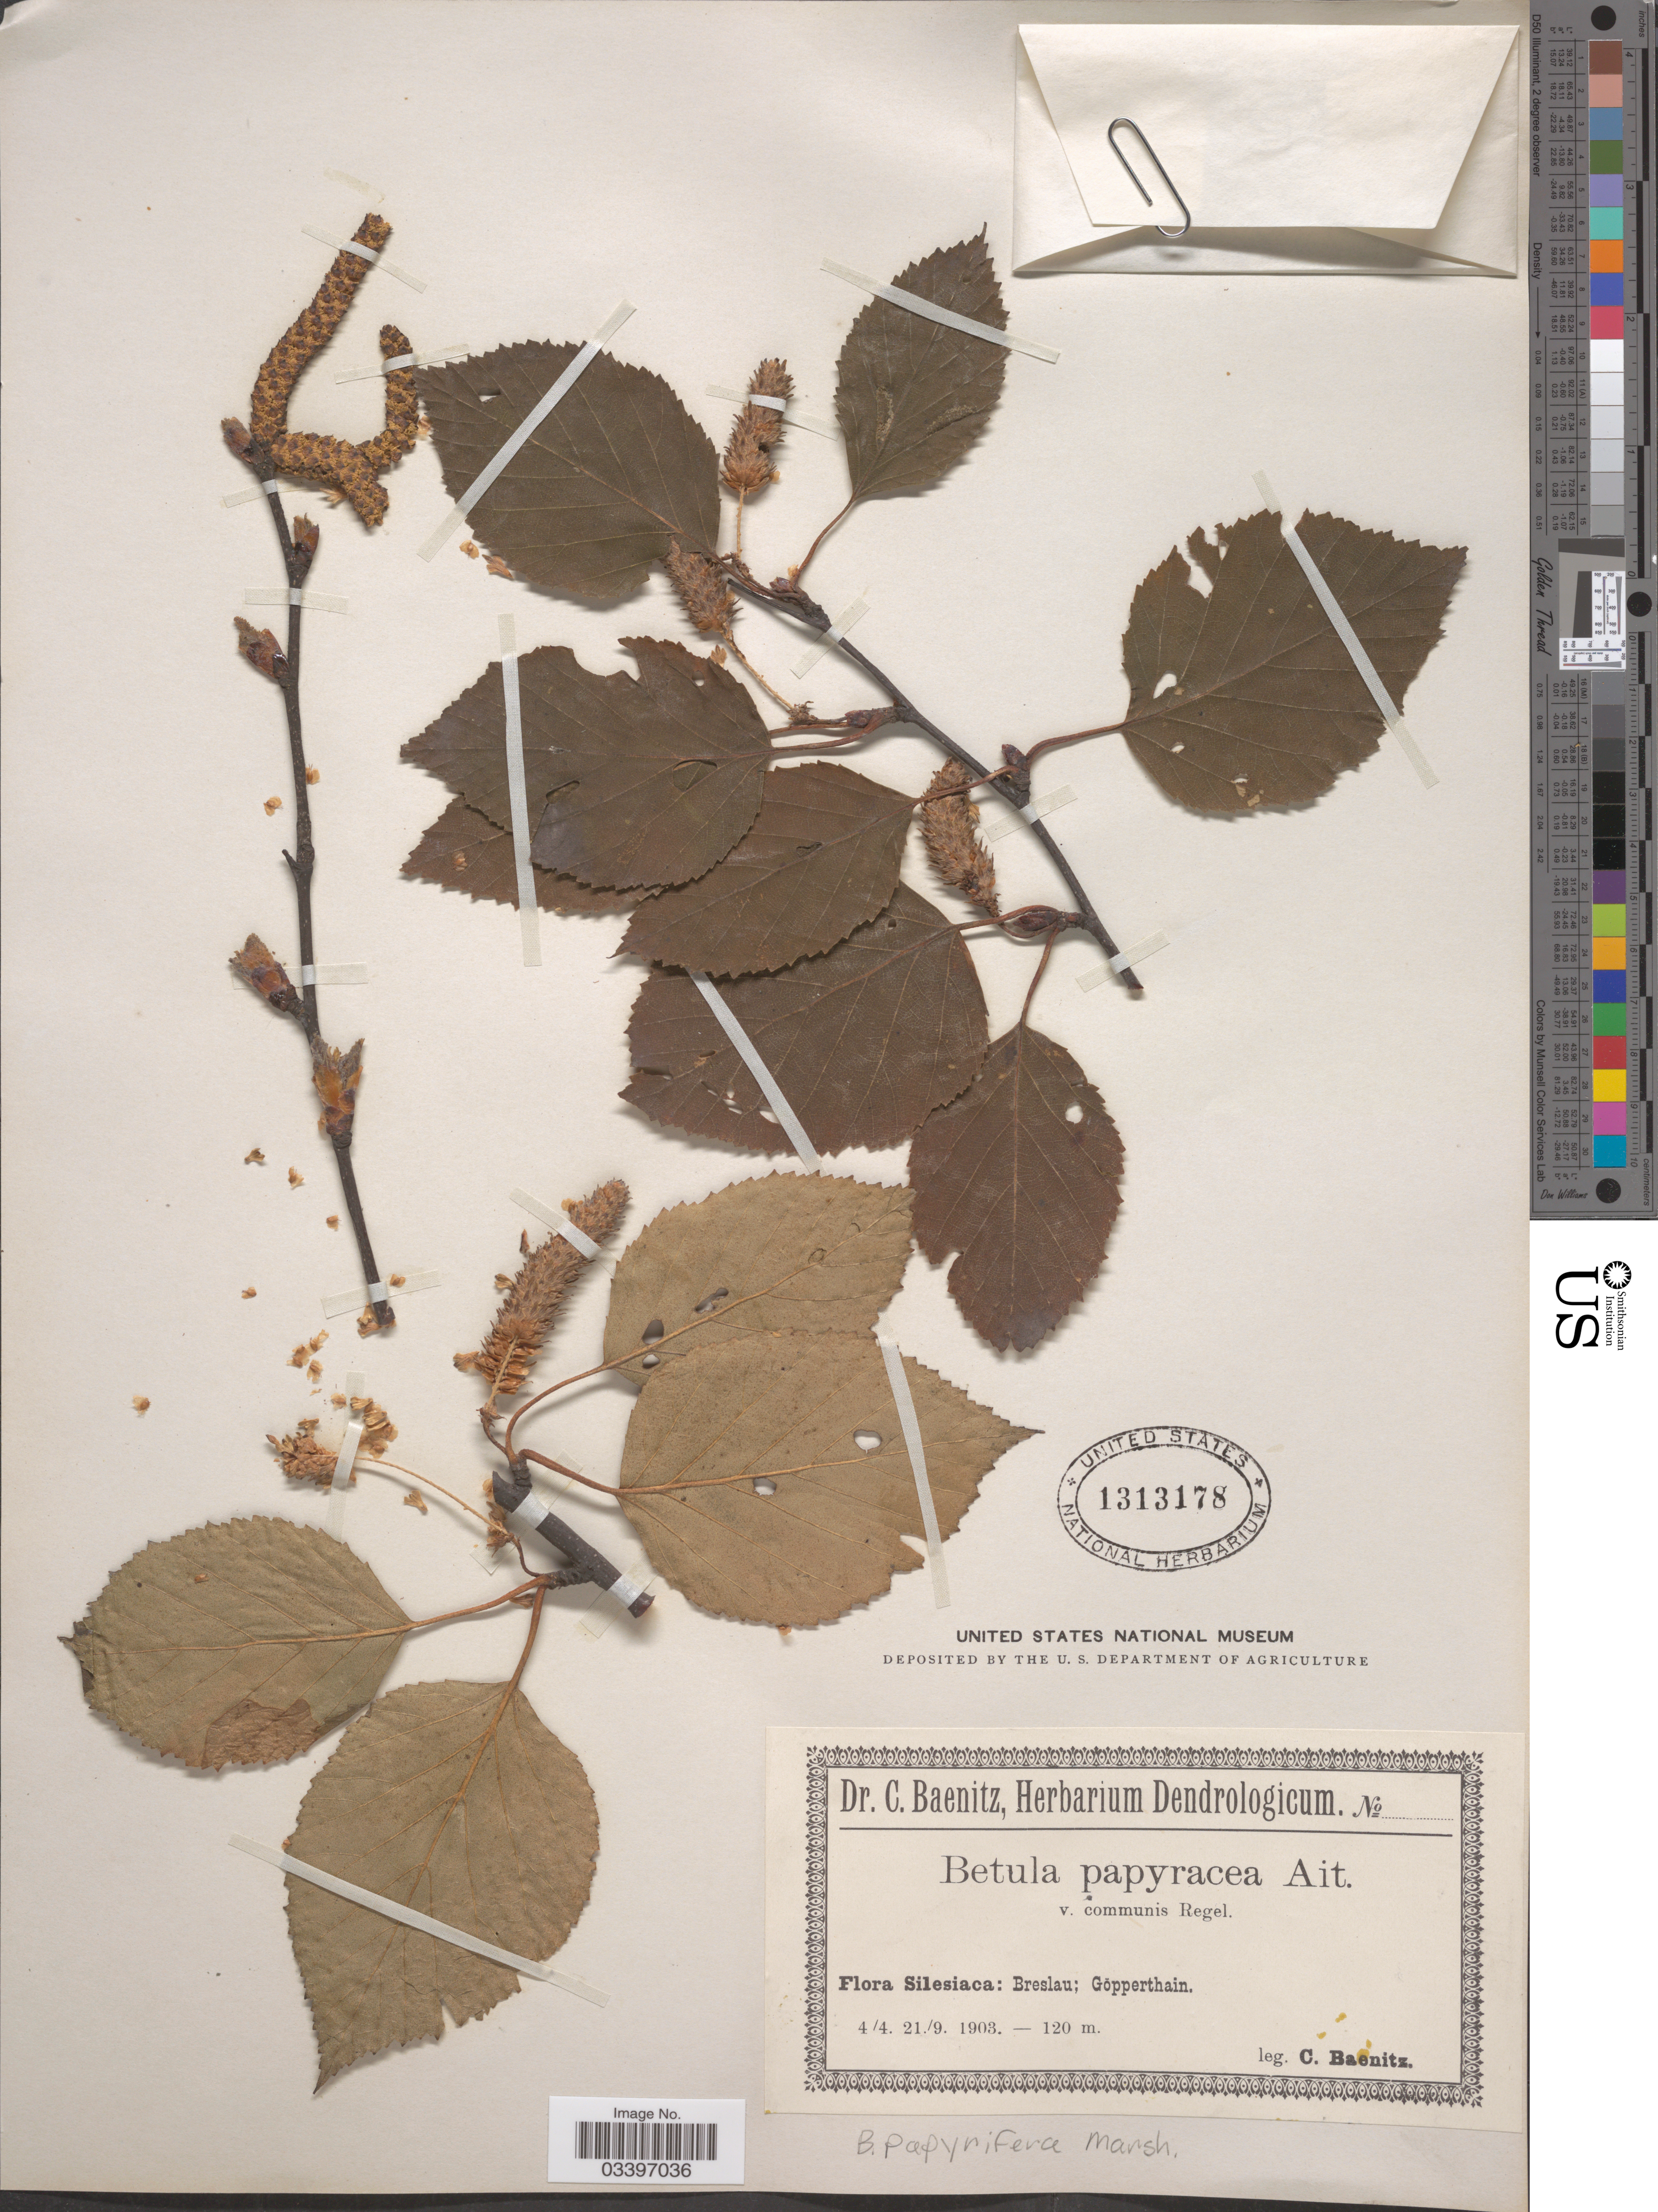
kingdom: Plantae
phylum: Tracheophyta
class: Magnoliopsida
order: Fagales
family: Betulaceae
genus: Betula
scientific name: Betula papyracea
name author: Aiton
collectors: C. G. Baenitz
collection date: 1903-04-04/1903-09-21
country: Poland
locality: Silesiaca: Breslau; Göpperthain.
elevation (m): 120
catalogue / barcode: US 1313178